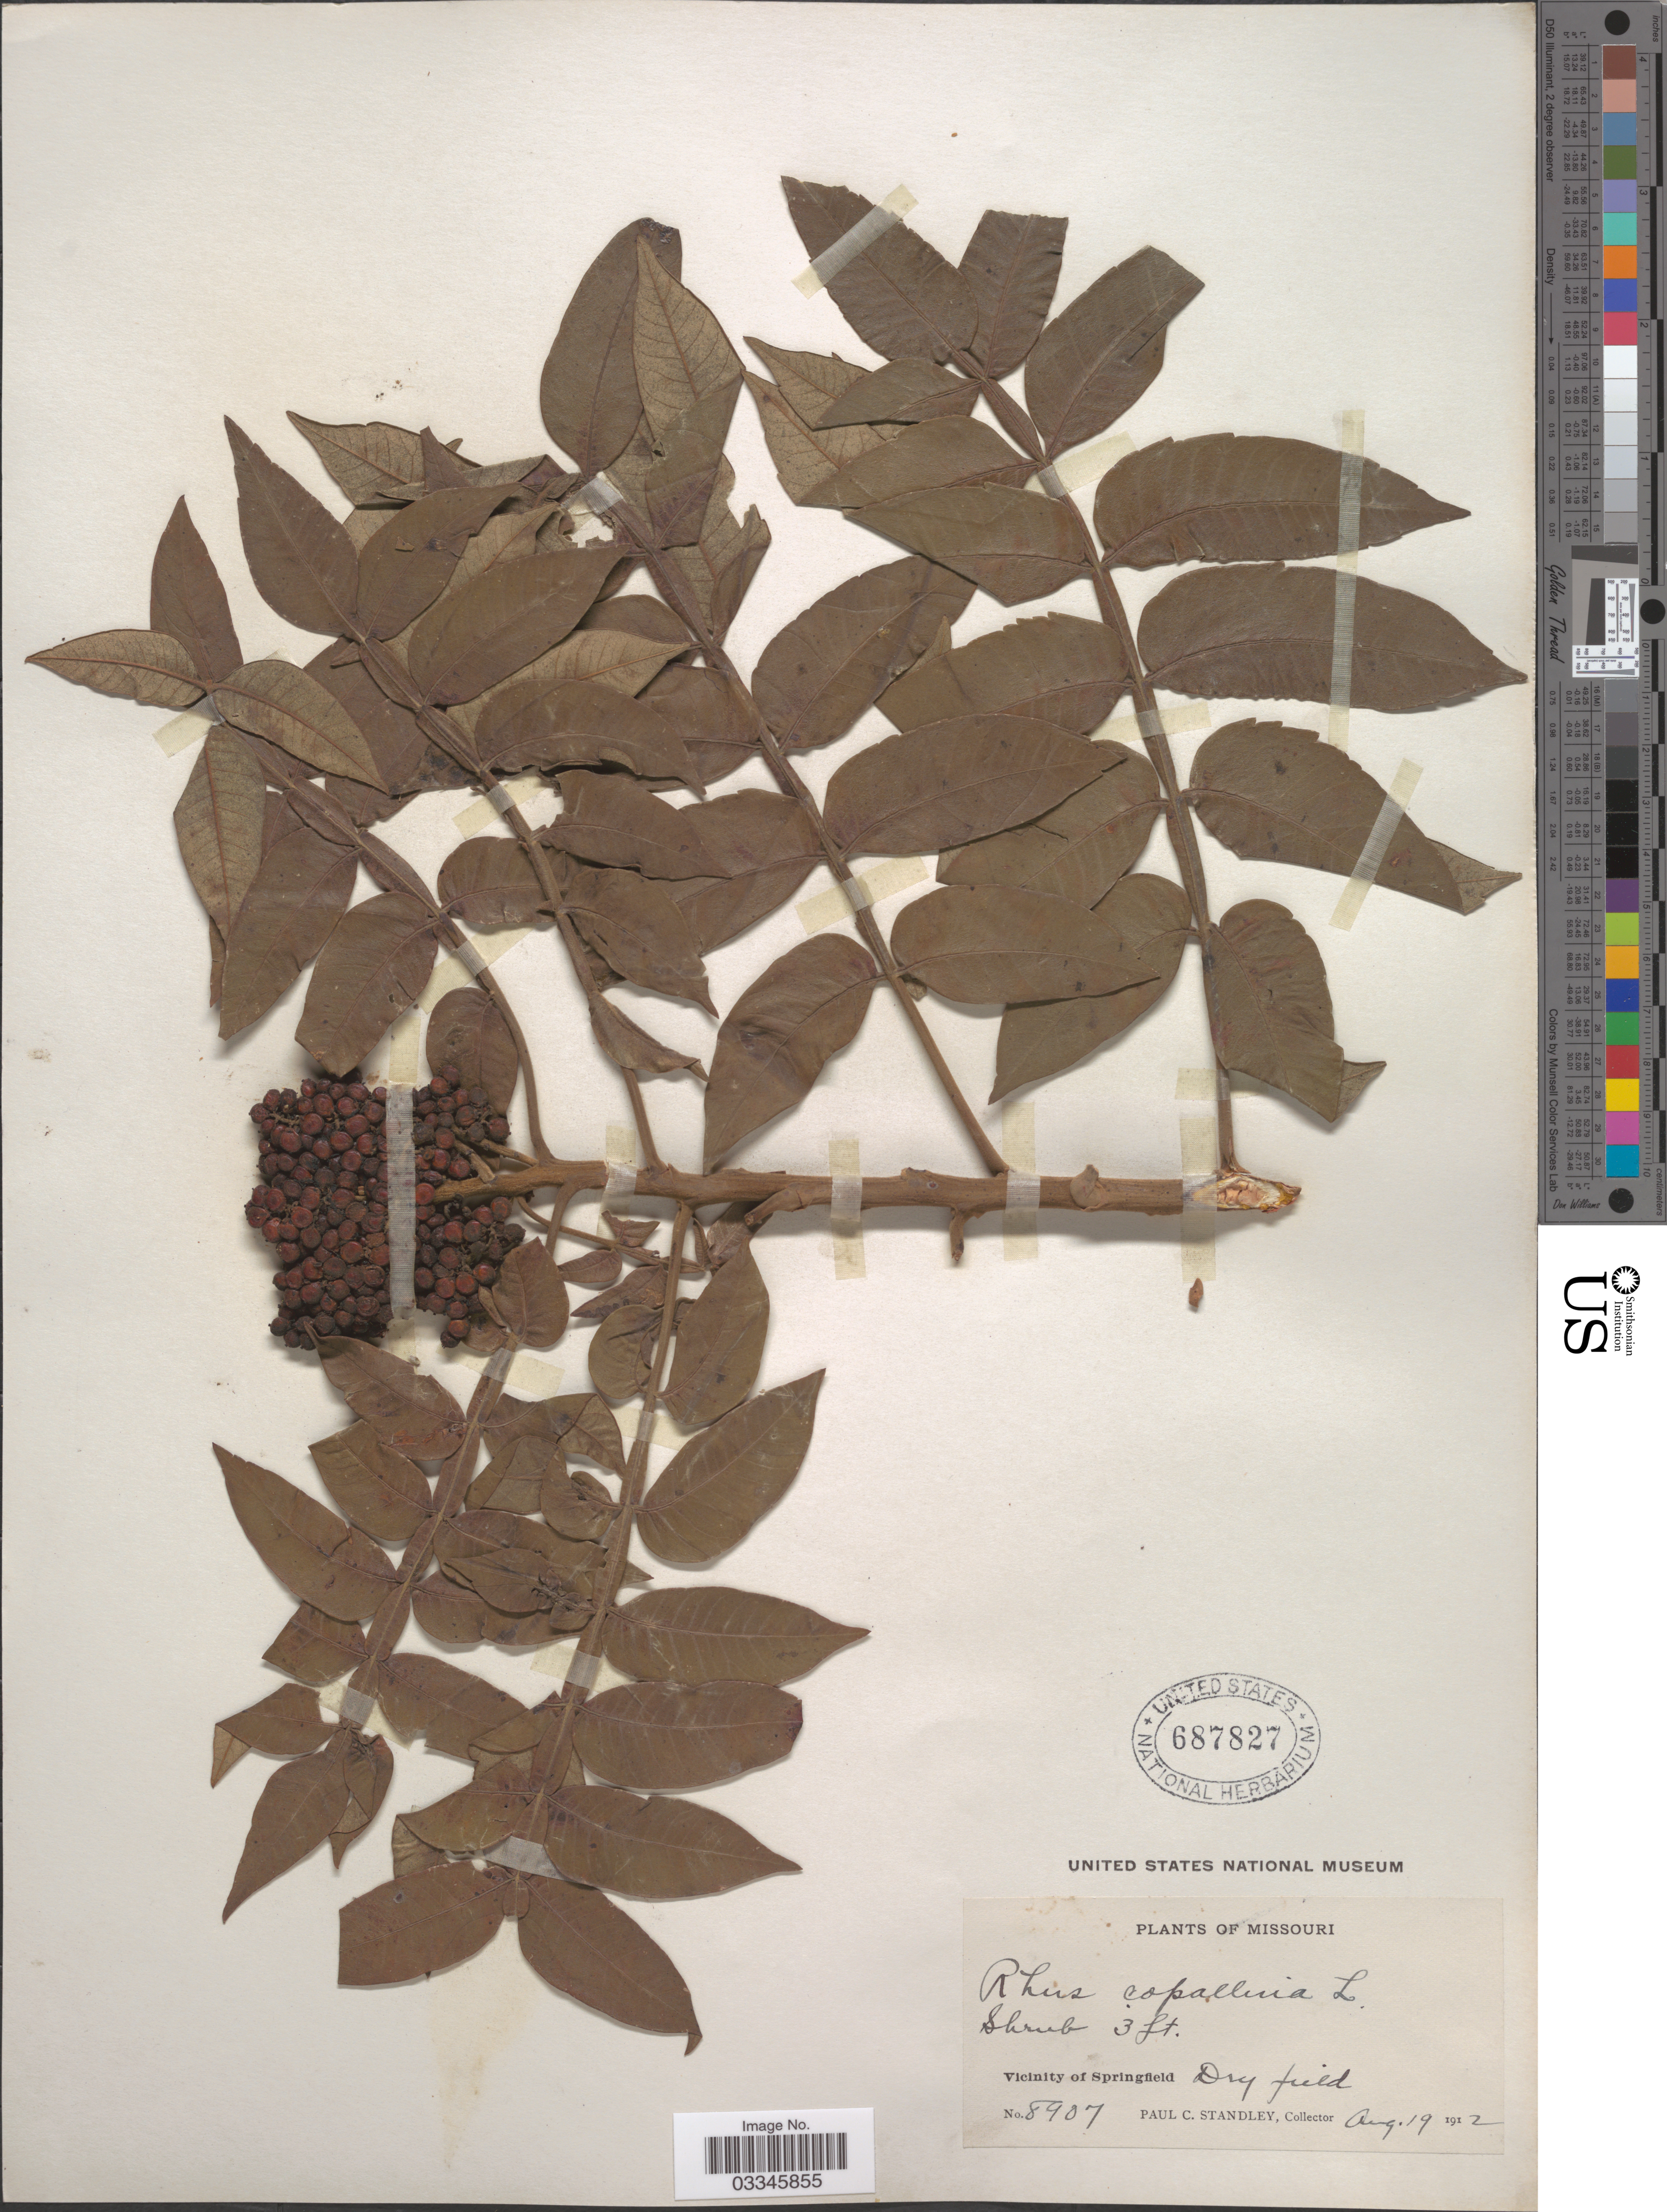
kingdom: Plantae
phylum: Tracheophyta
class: Magnoliopsida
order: Sapindales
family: Anacardiaceae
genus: Rhus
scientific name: Rhus copallinum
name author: L.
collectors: P. C. Standley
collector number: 8907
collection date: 1912-08-19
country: United States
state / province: Missouri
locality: Vicinity of Springfield.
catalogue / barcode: US 687827